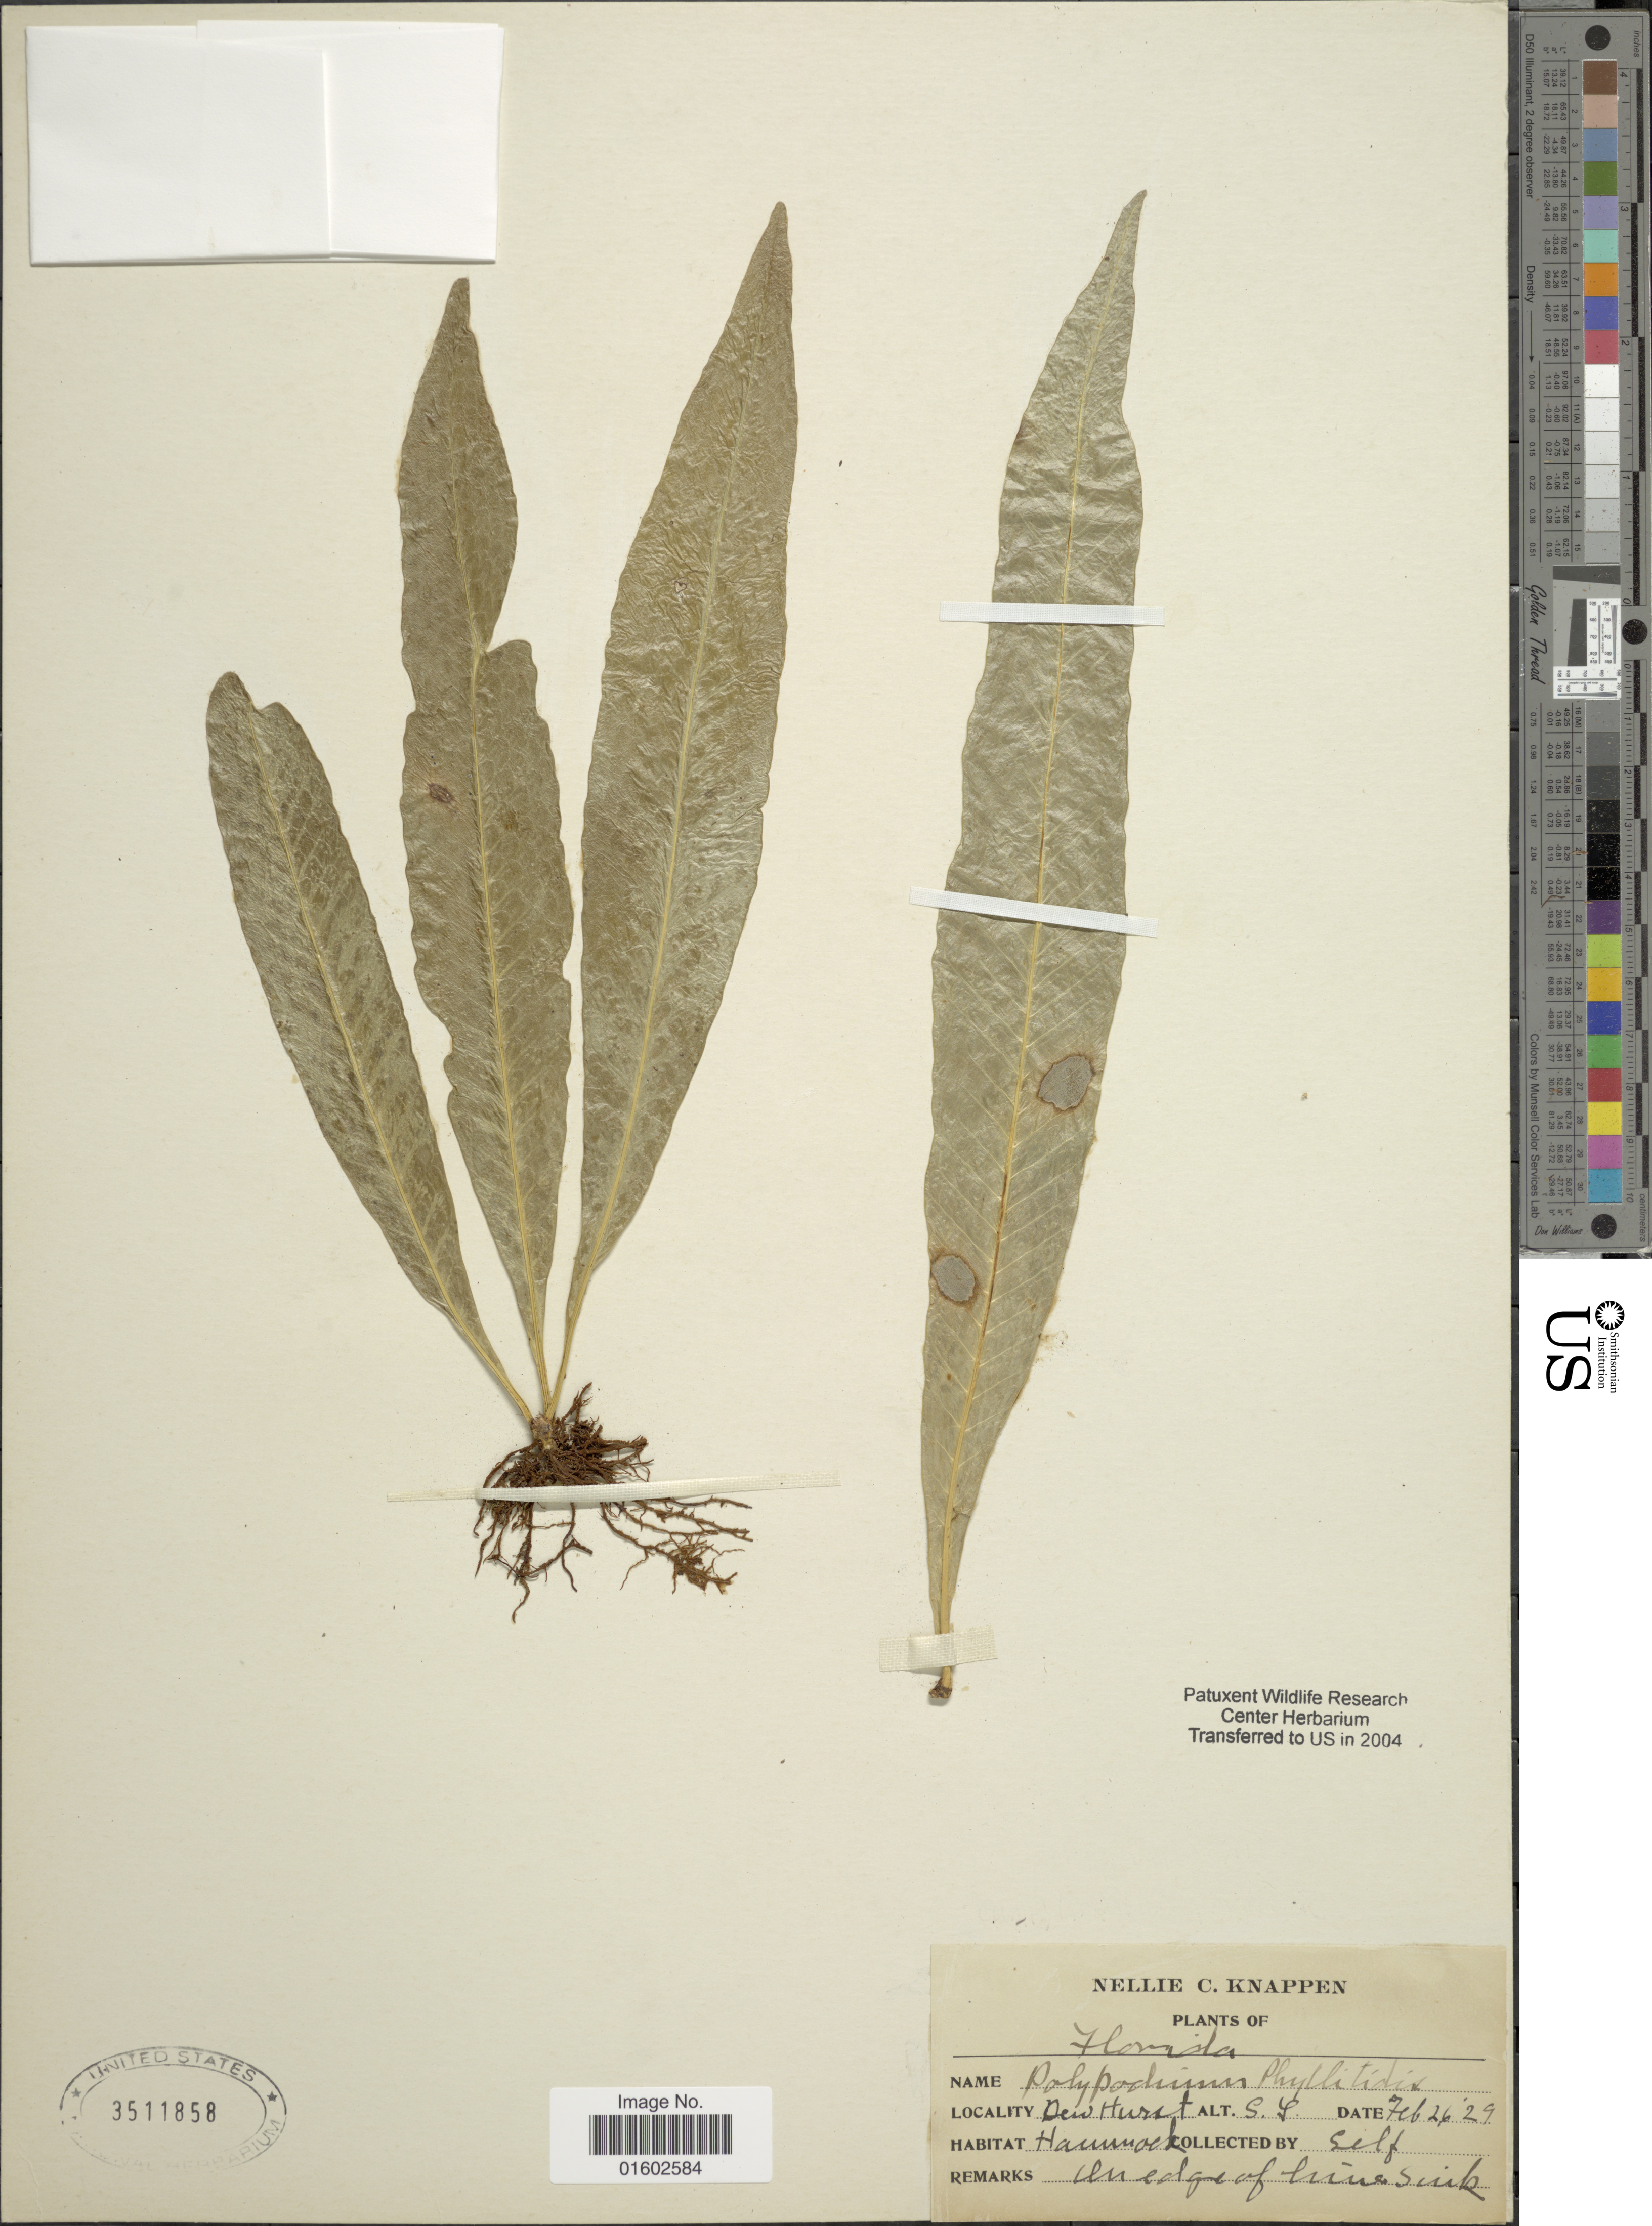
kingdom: Plantae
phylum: Tracheophyta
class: Polypodiopsida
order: Polypodiales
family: Polypodiaceae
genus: Campyloneurum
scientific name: Campyloneurum phyllitidis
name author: (L.) C. Presl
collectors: N. Knappen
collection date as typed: Transcribed d/m/y: 26/2/29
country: United States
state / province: Florida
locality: New Hurst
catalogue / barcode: US 3511858